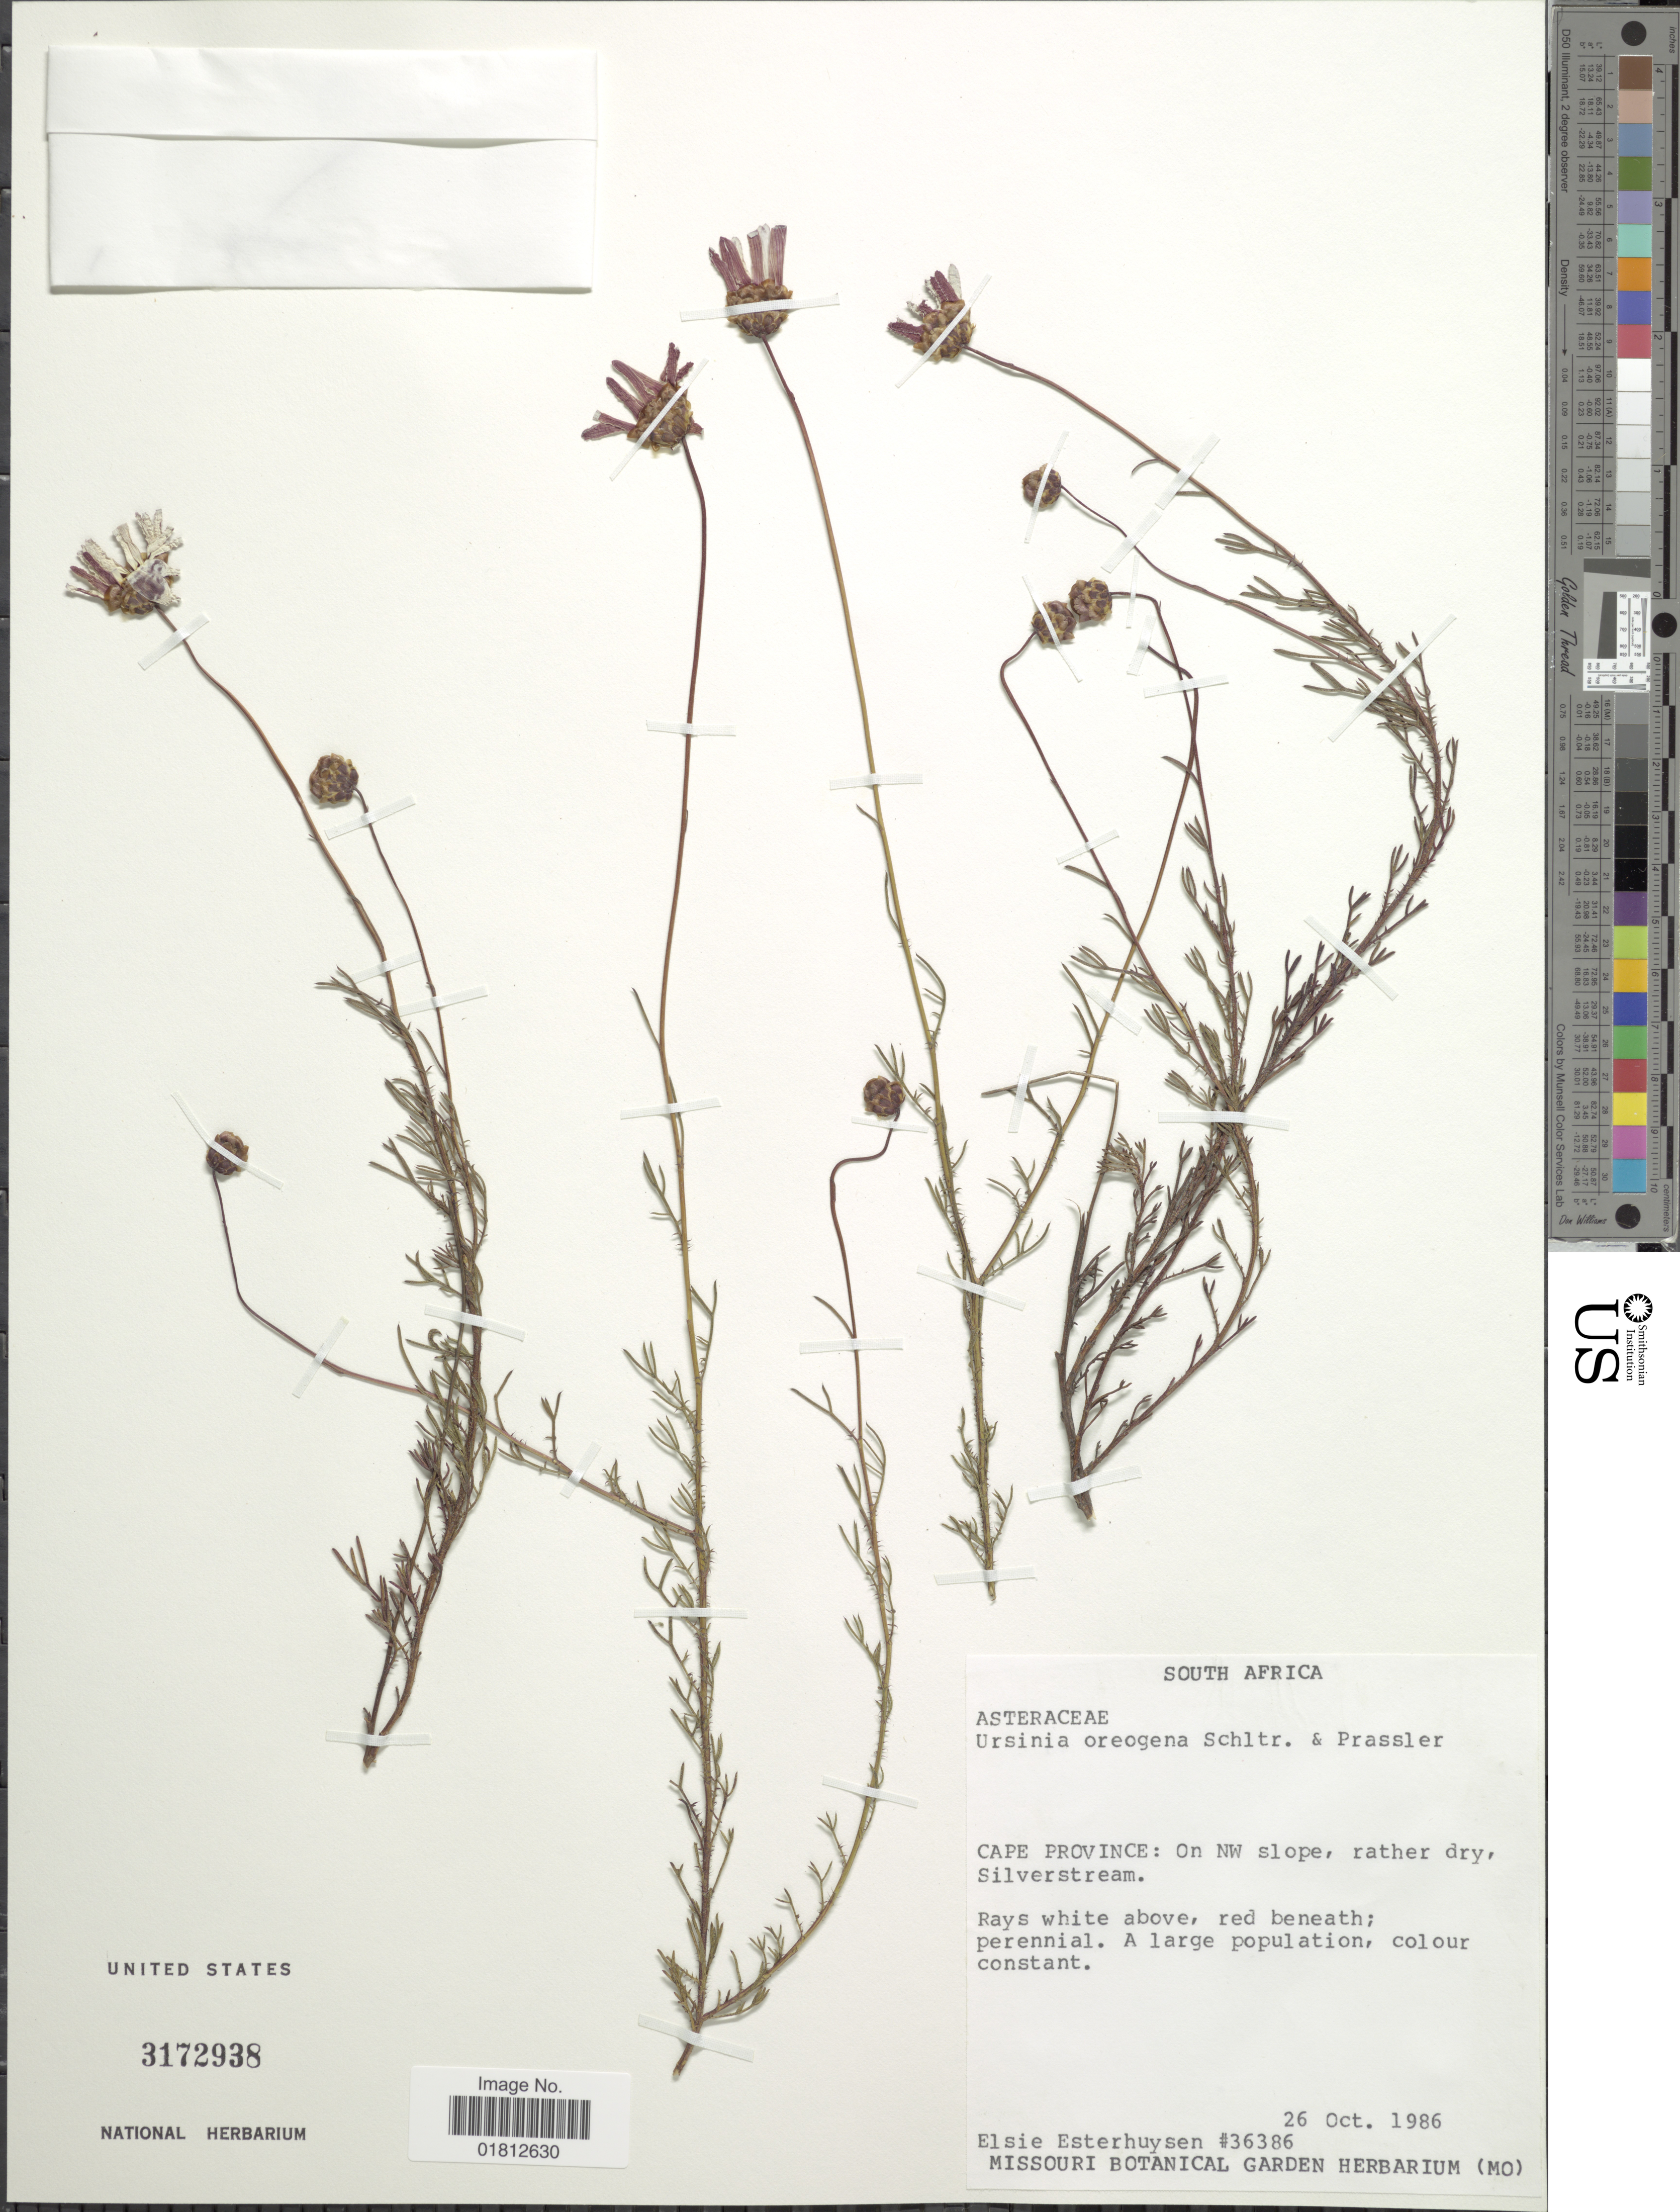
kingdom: Plantae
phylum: Tracheophyta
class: Magnoliopsida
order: Asterales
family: Asteraceae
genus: Ursinia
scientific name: Ursinia oreogena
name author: Schltr. ex Prassler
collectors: E. E. Esterhuysen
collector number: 36386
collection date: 1986-10-26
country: South Africa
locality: On NW slope, rather dry, Silverstream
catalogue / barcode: US 3172938